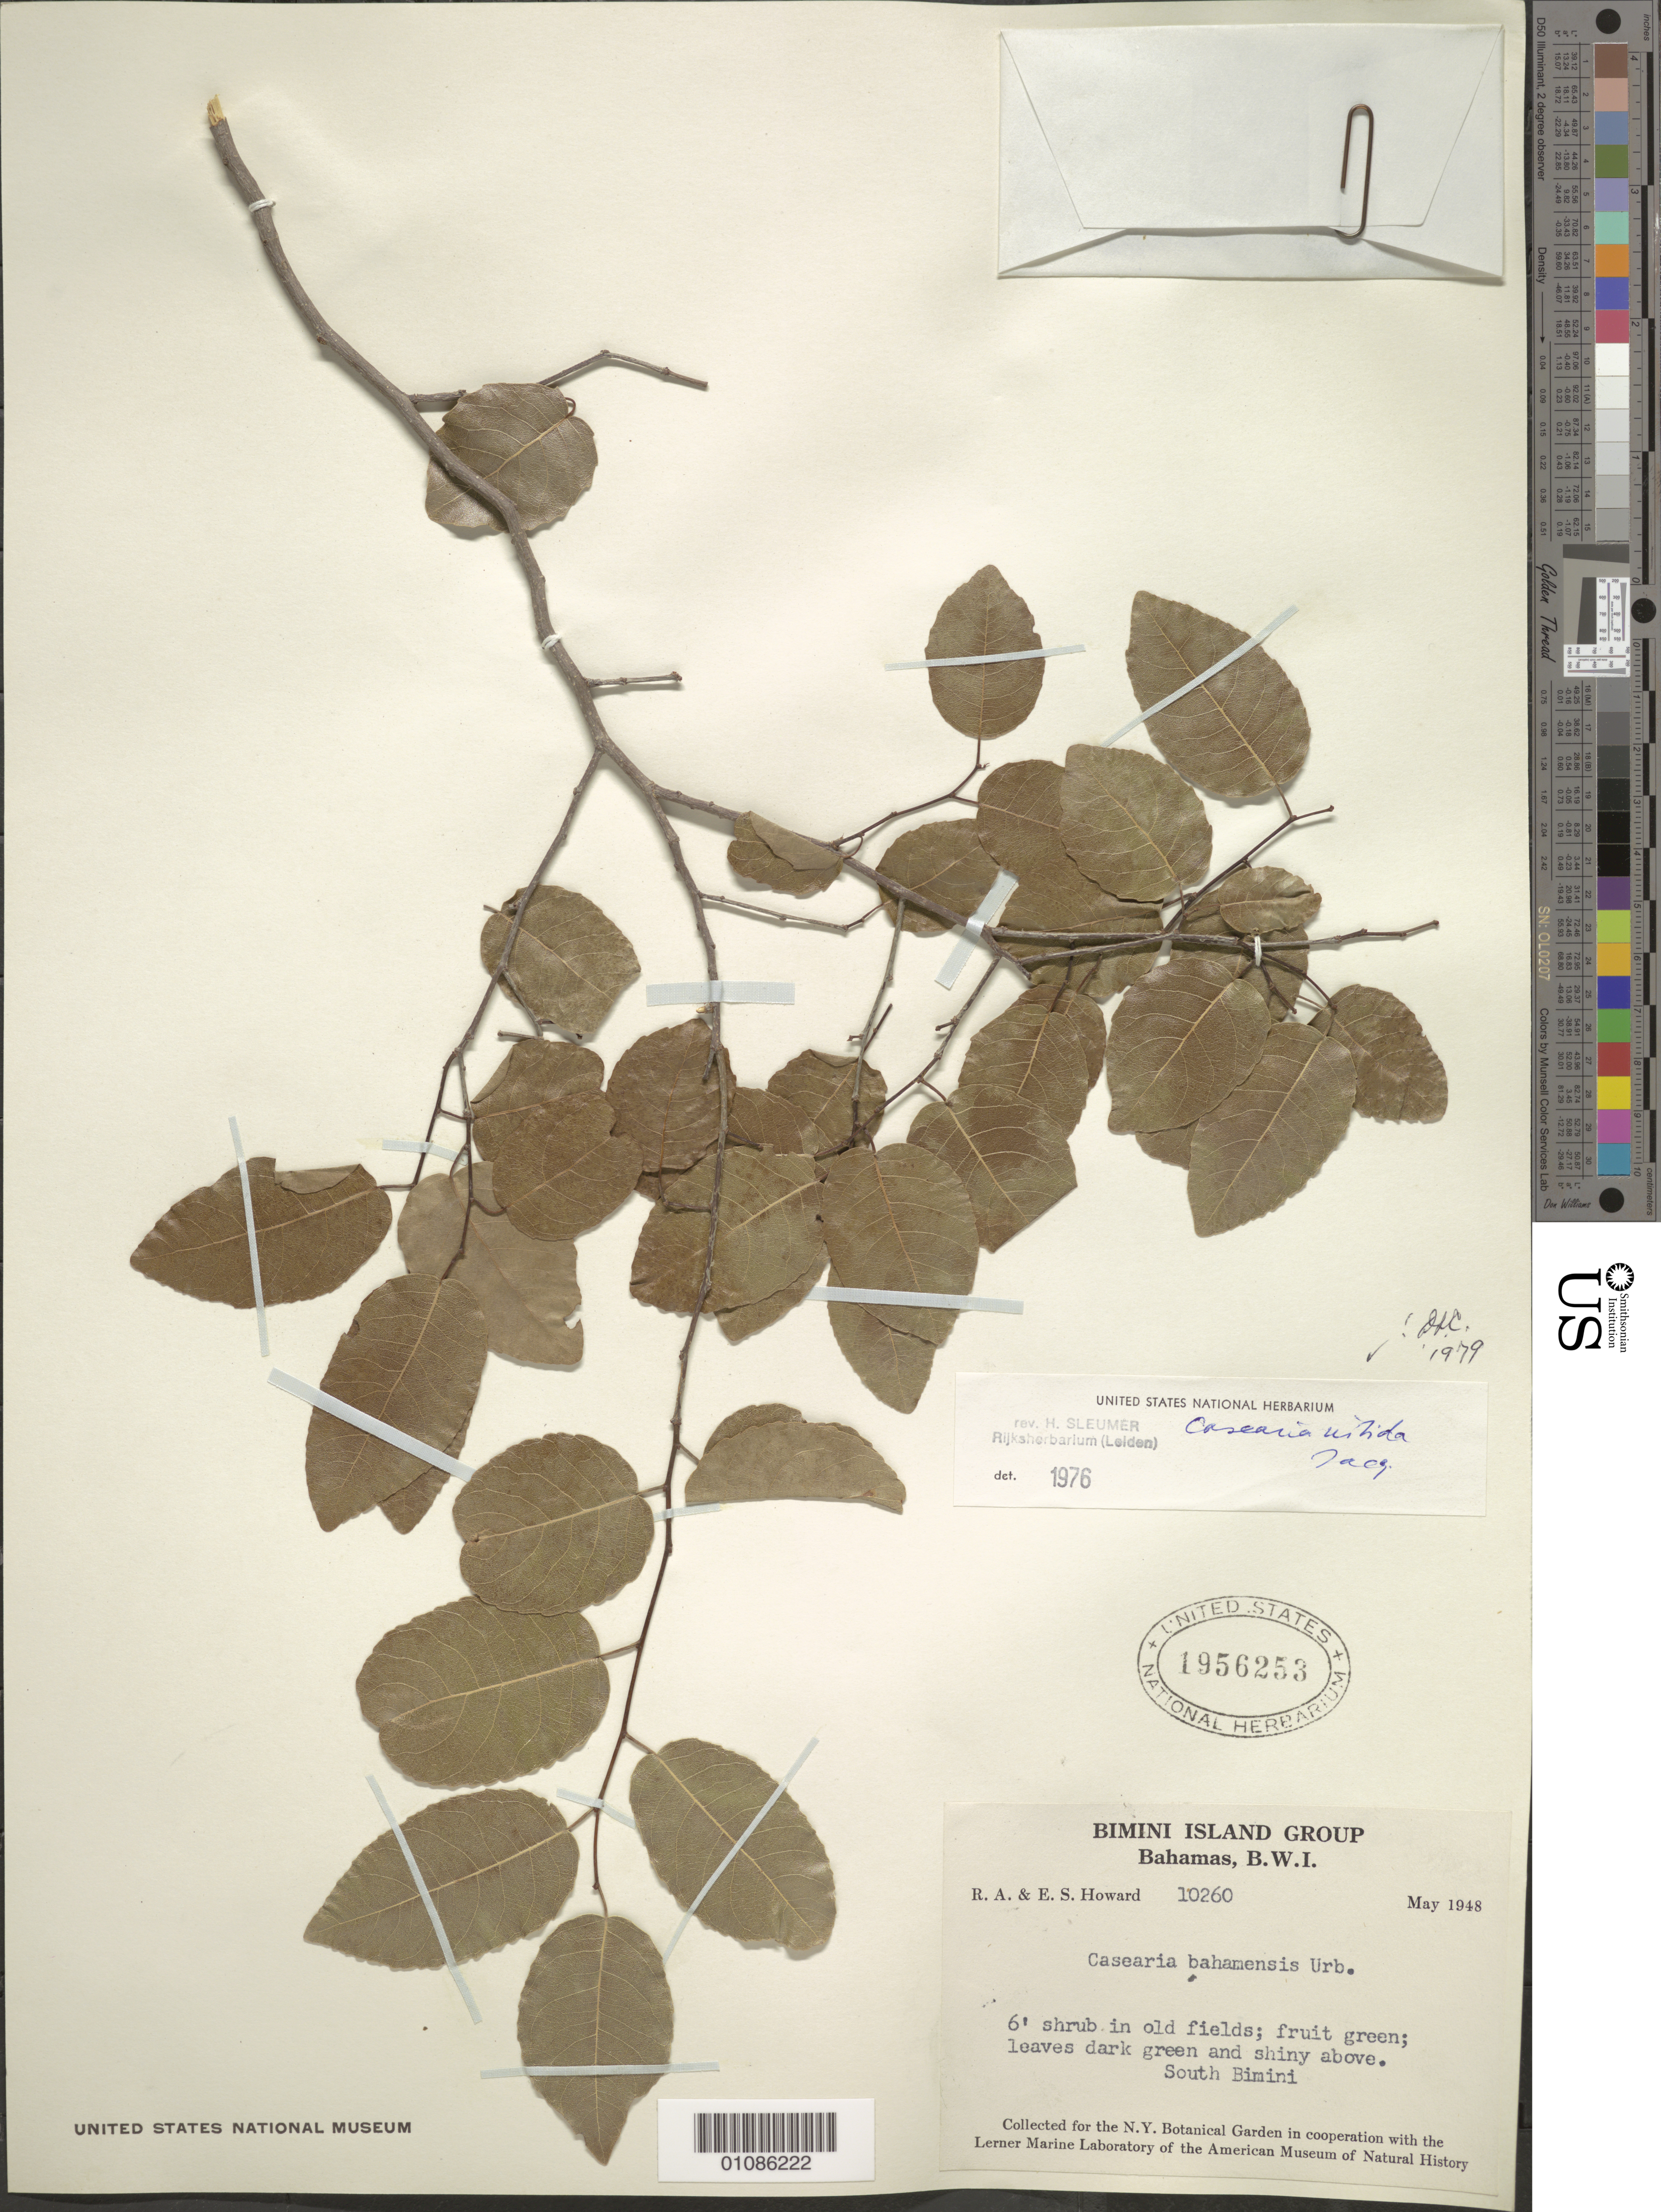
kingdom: Plantae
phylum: Tracheophyta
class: Magnoliopsida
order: Malpighiales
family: Salicaceae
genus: Casearia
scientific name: Casearia bahamensis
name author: Urb.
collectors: R. A. Howard & E. S. Howard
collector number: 10260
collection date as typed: May 1948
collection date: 1948-05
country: Bahamas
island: Bimini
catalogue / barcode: US 1956253